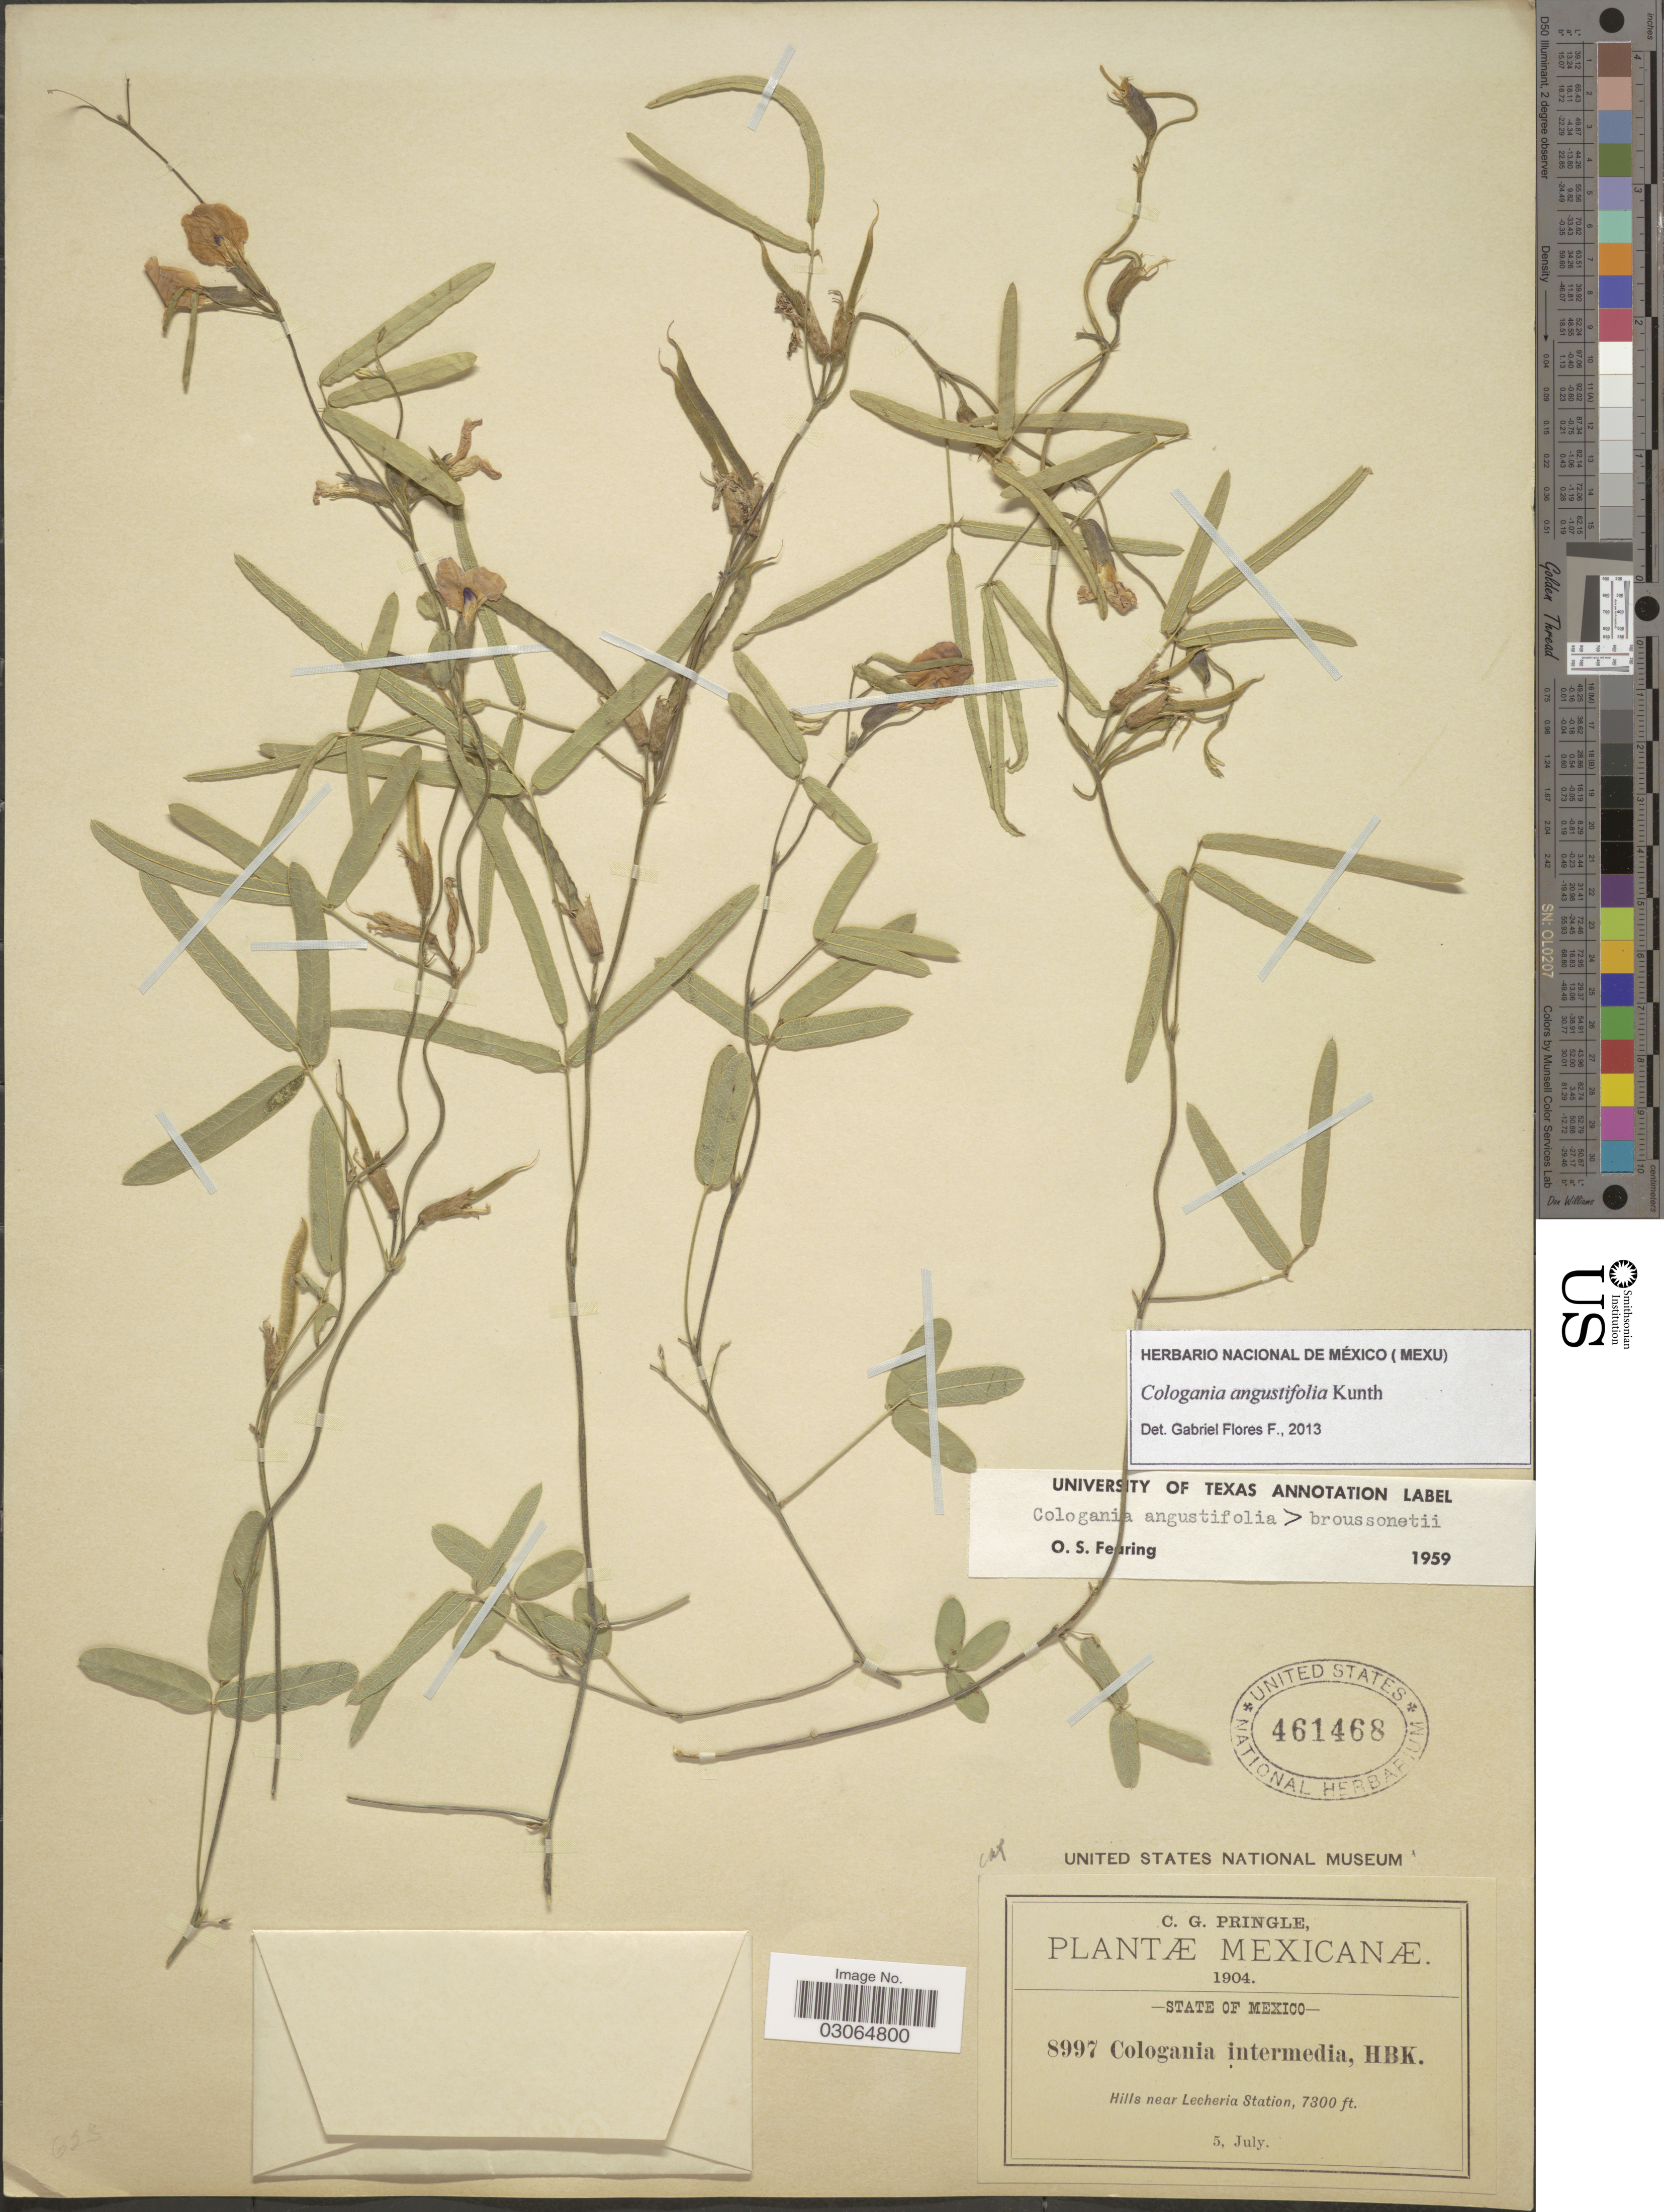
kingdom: Plantae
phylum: Tracheophyta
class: Magnoliopsida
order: Fabales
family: Fabaceae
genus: Cologania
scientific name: Cologania angustifolia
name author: Kunth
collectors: C. G. Pringle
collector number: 8997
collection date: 1904-07-05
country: Mexico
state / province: México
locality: Hills near Lecheria Station.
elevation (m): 2225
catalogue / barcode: US 461468